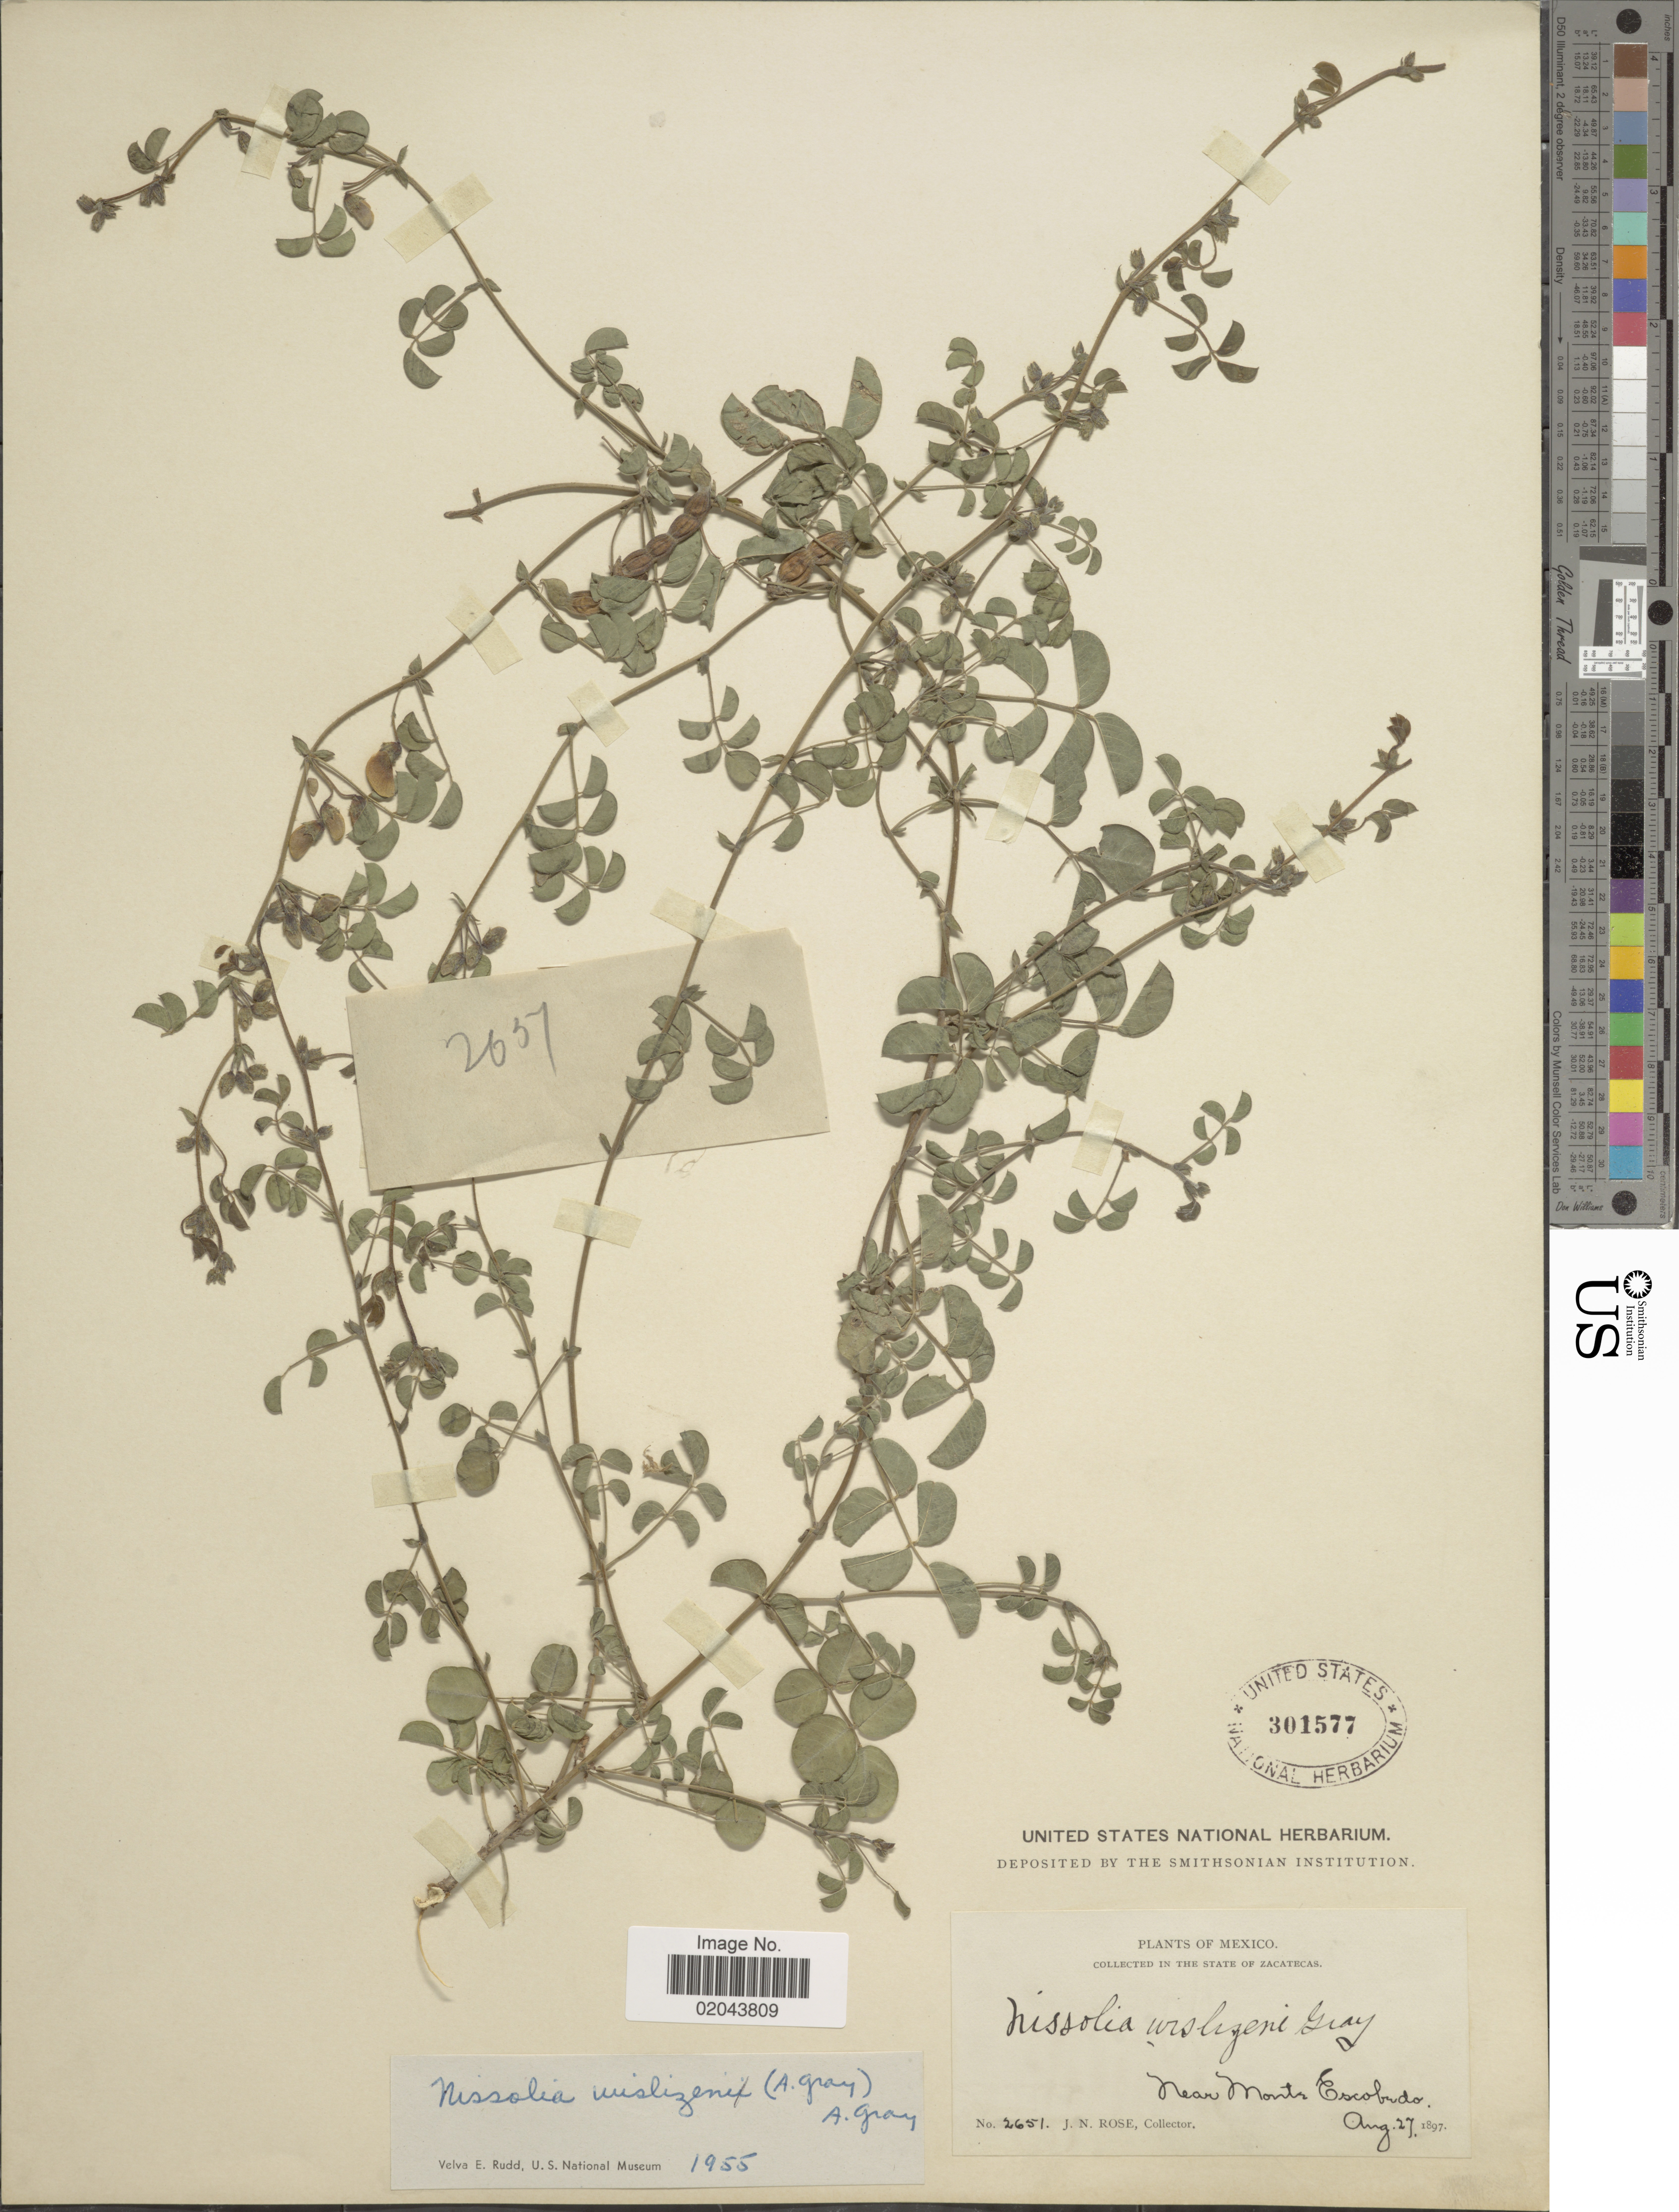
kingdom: Plantae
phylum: Tracheophyta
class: Magnoliopsida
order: Fabales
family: Fabaceae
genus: Nissolia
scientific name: Nissolia wislizeni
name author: A. Gray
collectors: J. N. Rose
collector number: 2651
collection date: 1897-08-27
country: Mexico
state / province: Zacatecas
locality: Near Monte Escobedo.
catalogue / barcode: US 301577